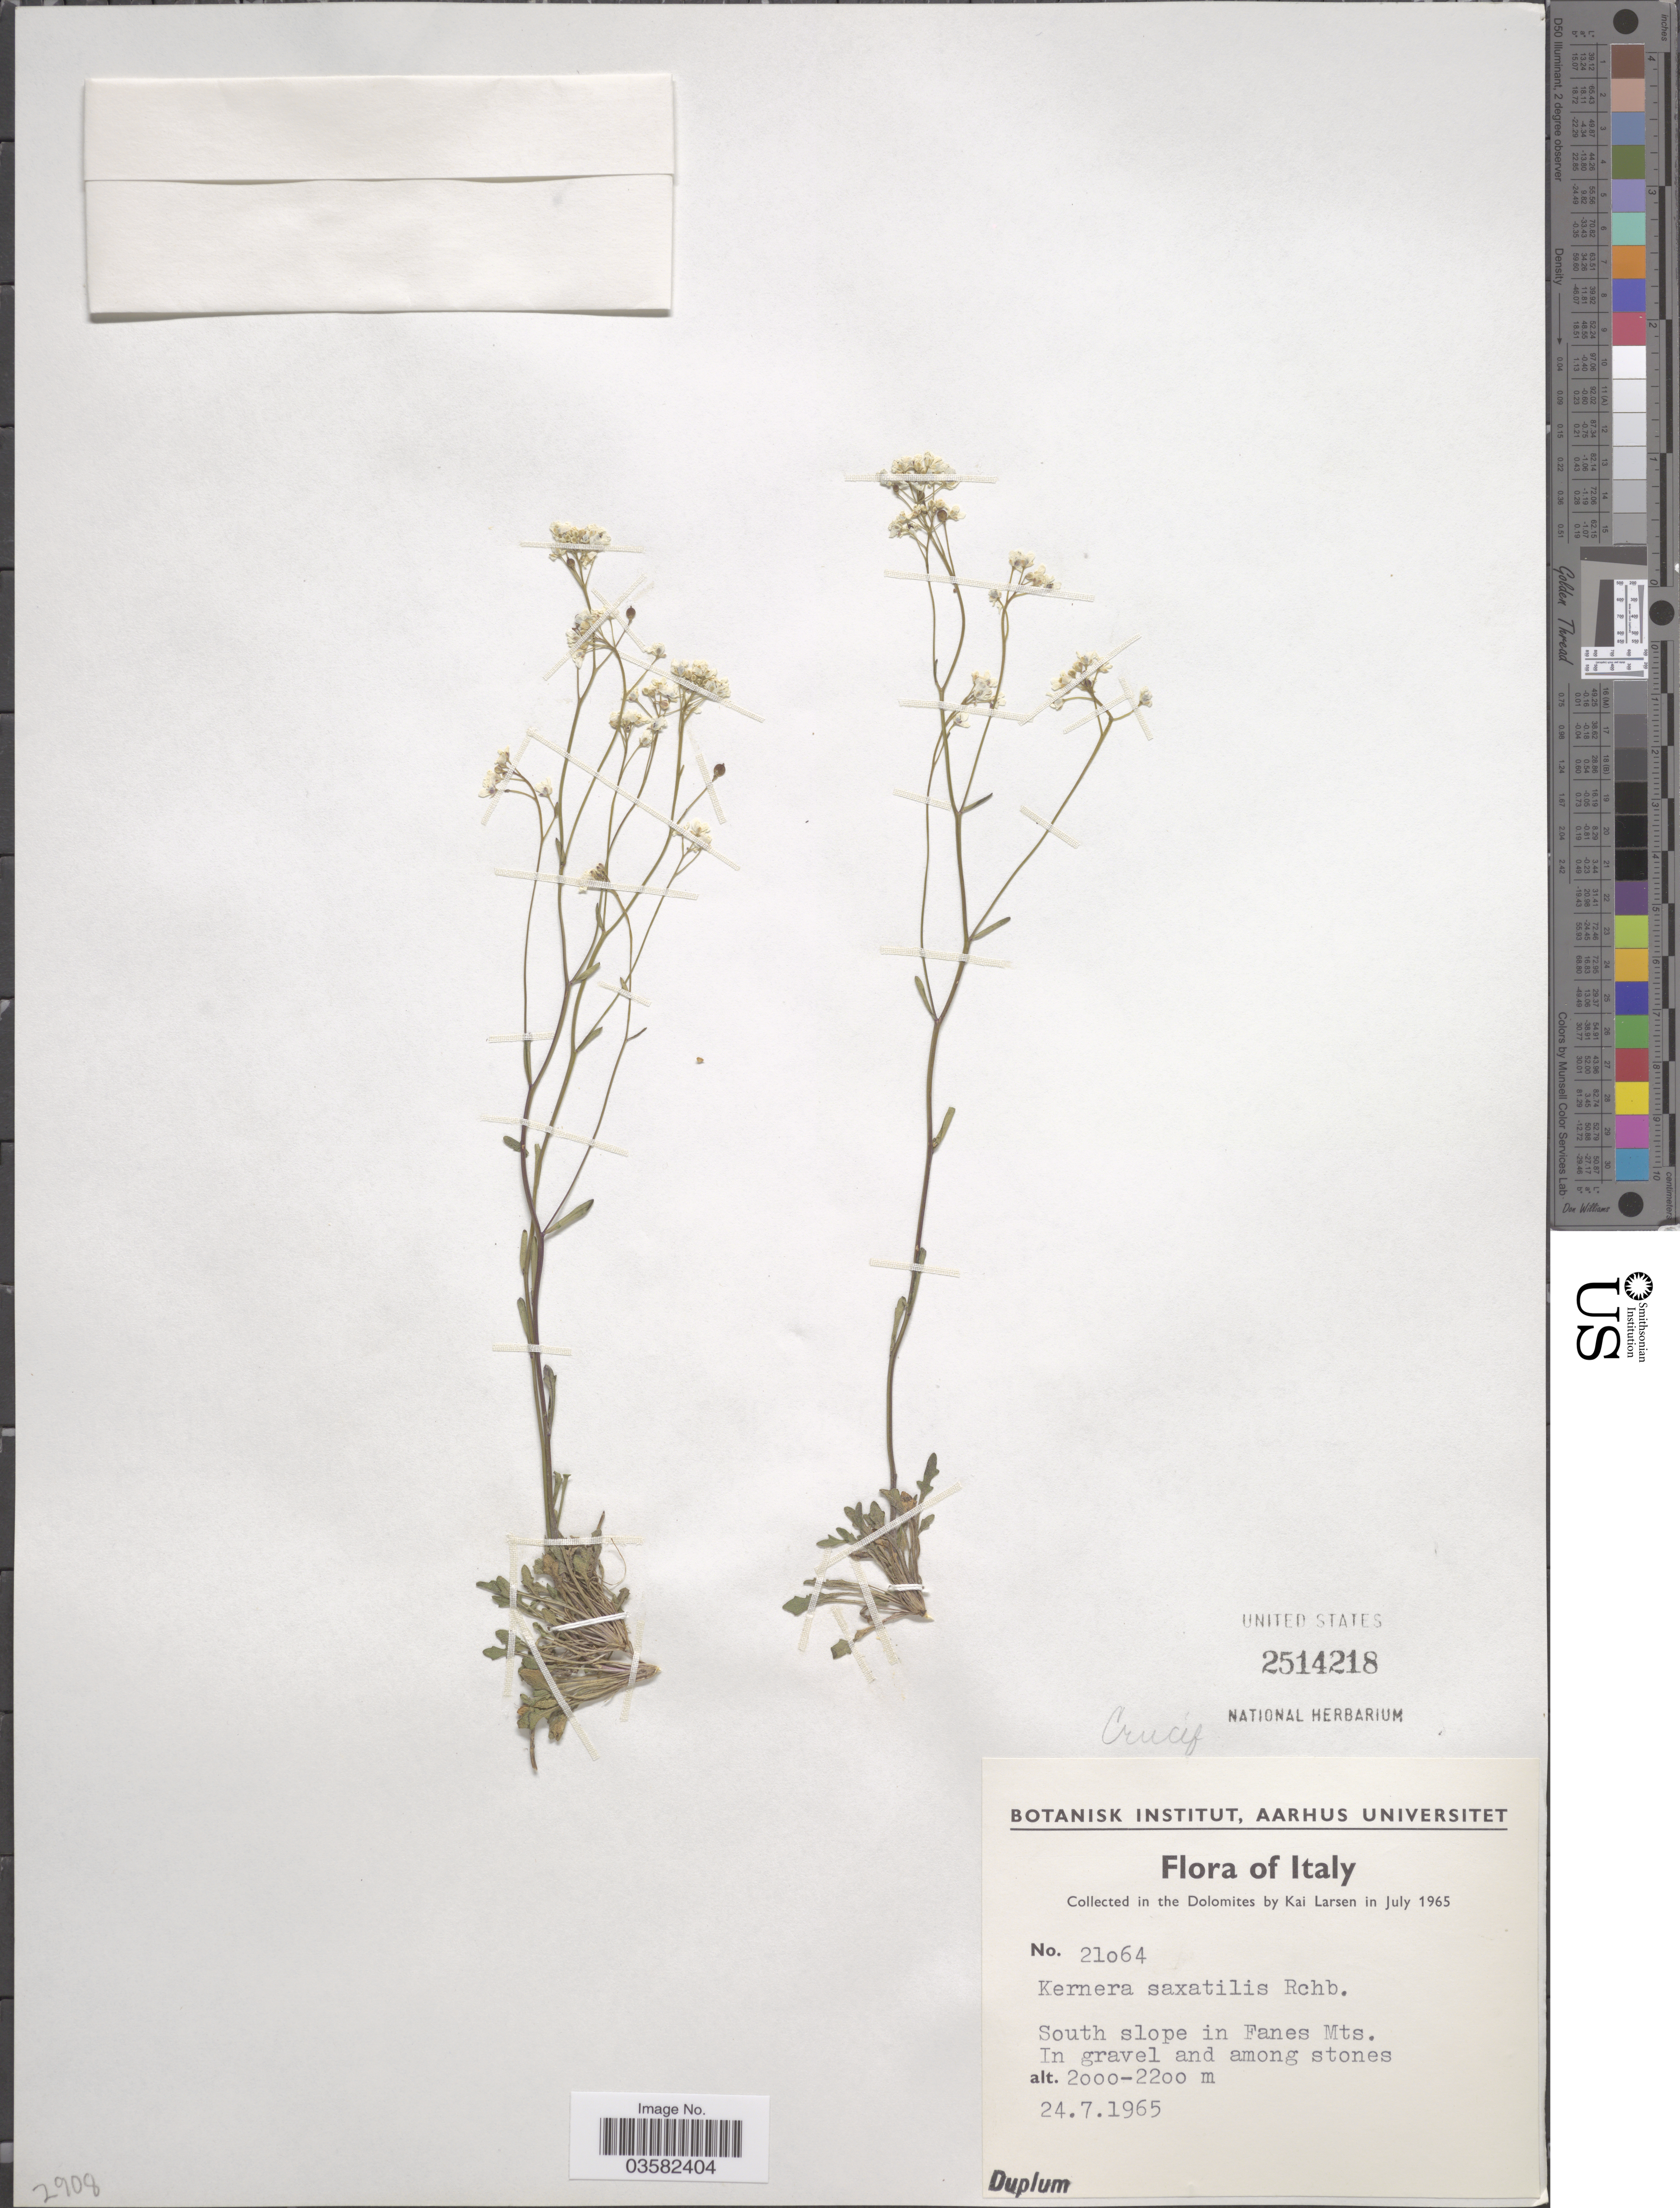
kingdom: Plantae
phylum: Tracheophyta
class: Magnoliopsida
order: Brassicales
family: Brassicaceae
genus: Kernera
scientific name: Kernera saxatilis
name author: (L.) Rchb.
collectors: K. Larsen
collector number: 21064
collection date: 1965-07-24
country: Italy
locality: The Dolomites. South slope in Fanes Mts.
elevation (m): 2000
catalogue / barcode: US 2514218